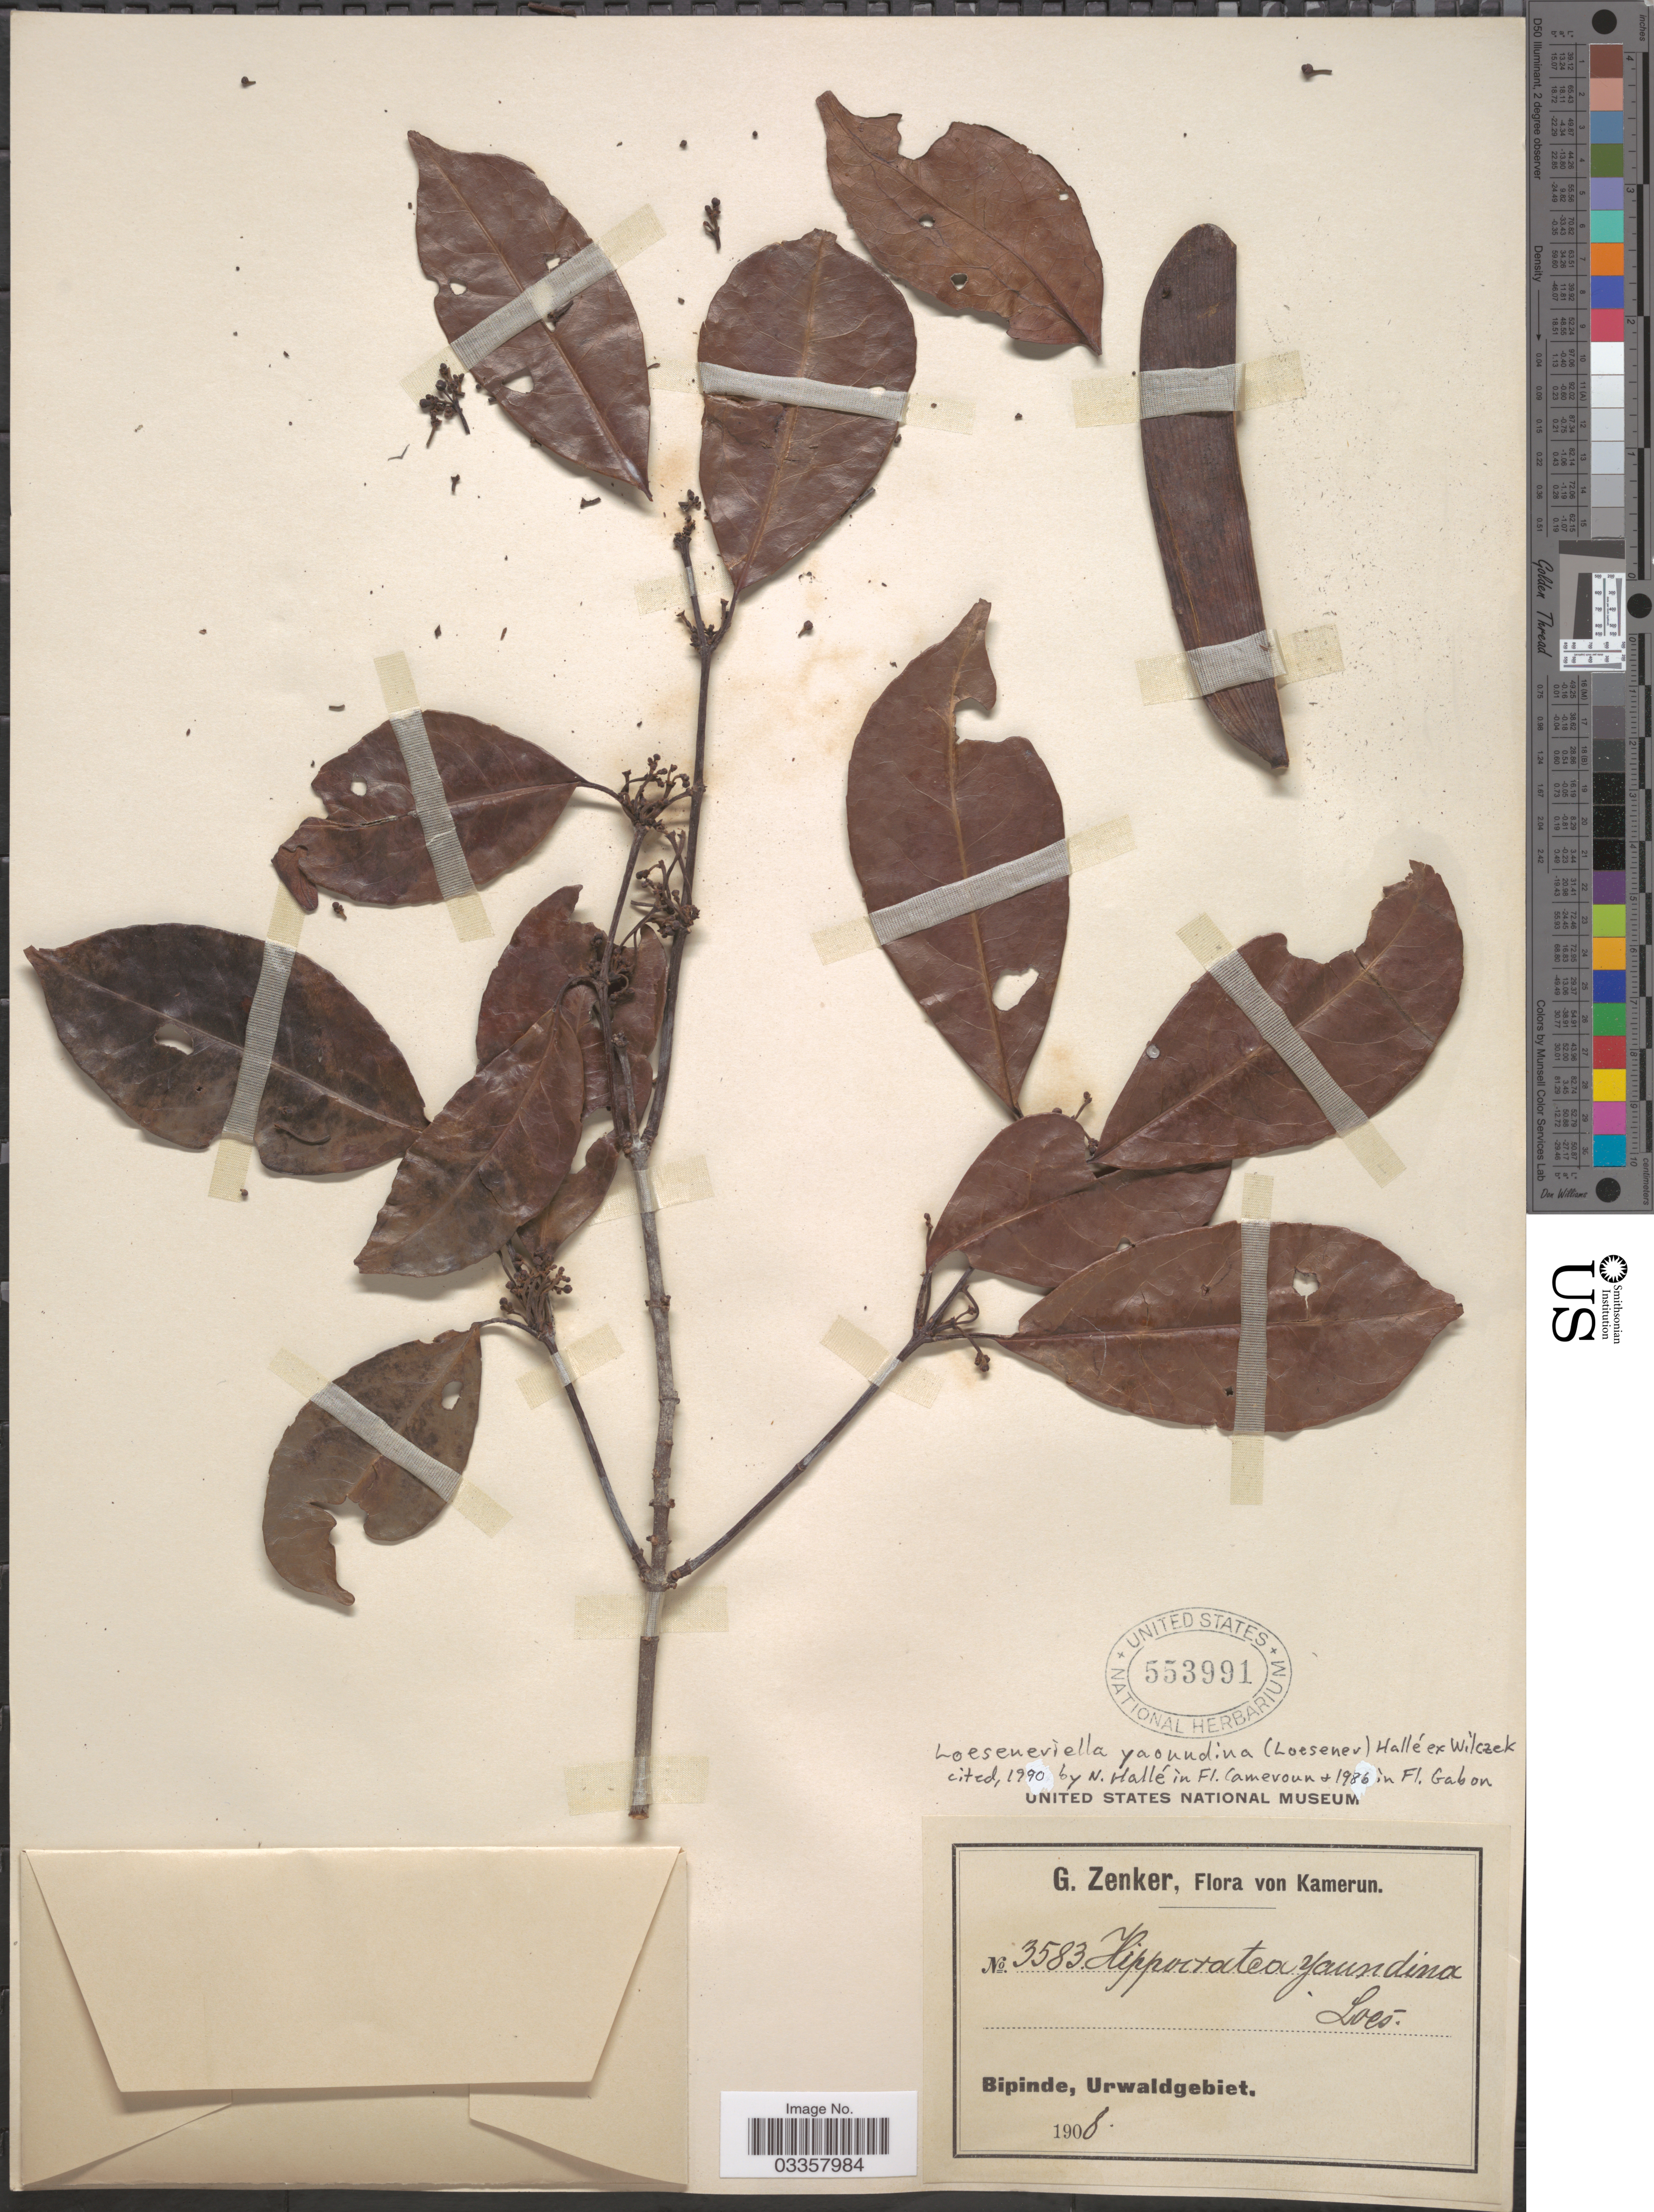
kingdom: Plantae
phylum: Tracheophyta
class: Magnoliopsida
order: Celastrales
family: Celastraceae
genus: Loeseneriella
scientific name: Loeseneriella yaundina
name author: (Loes.) N. Hallé ex R. Wilczek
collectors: G. A. Zenker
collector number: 3583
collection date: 1908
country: Cameroon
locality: Kamerun. Bipinde, Urwaldgebiet.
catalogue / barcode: US 553991